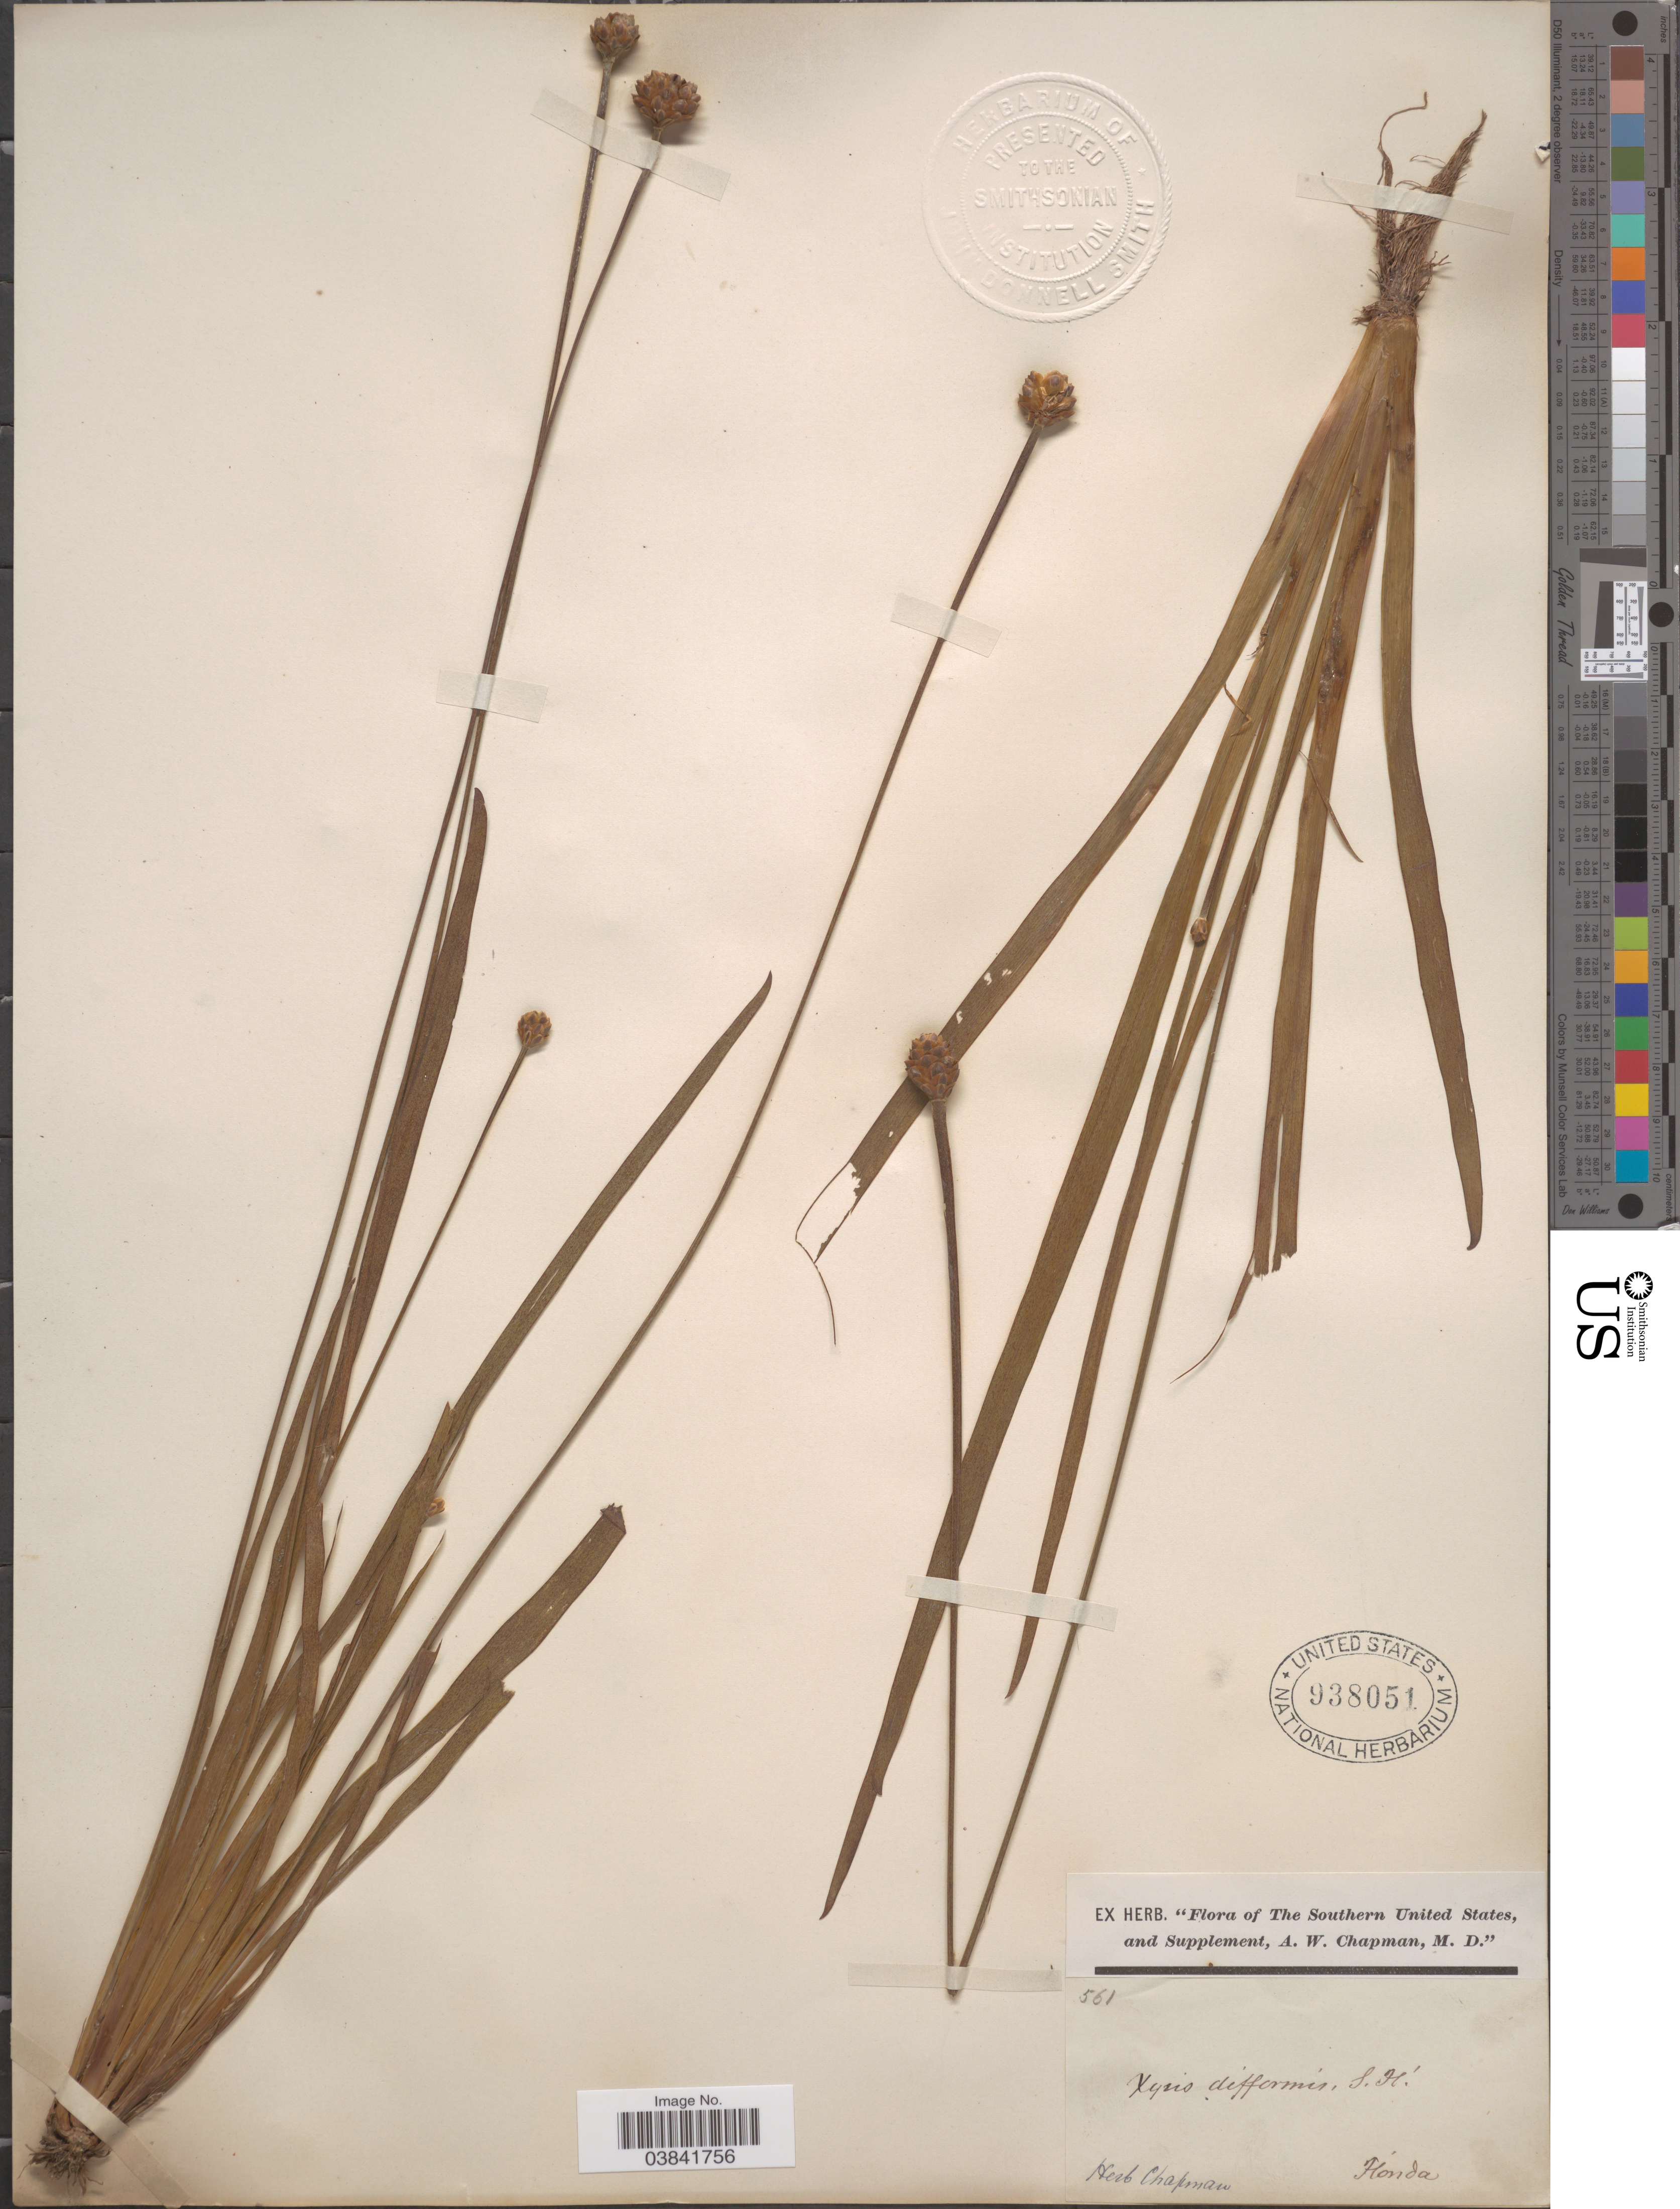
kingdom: Plantae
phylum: Tracheophyta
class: Liliopsida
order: Poales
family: Xyridaceae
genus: Xyris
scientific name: Xyris platylepis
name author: Chapm.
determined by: Strong, Mark T., (BOT), Smithsonian Institution - National Museum of Natural History (UNITED STATES)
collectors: ex herb. A.W. Chapman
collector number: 561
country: United States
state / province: Florida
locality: Southern United States.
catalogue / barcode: US 938051